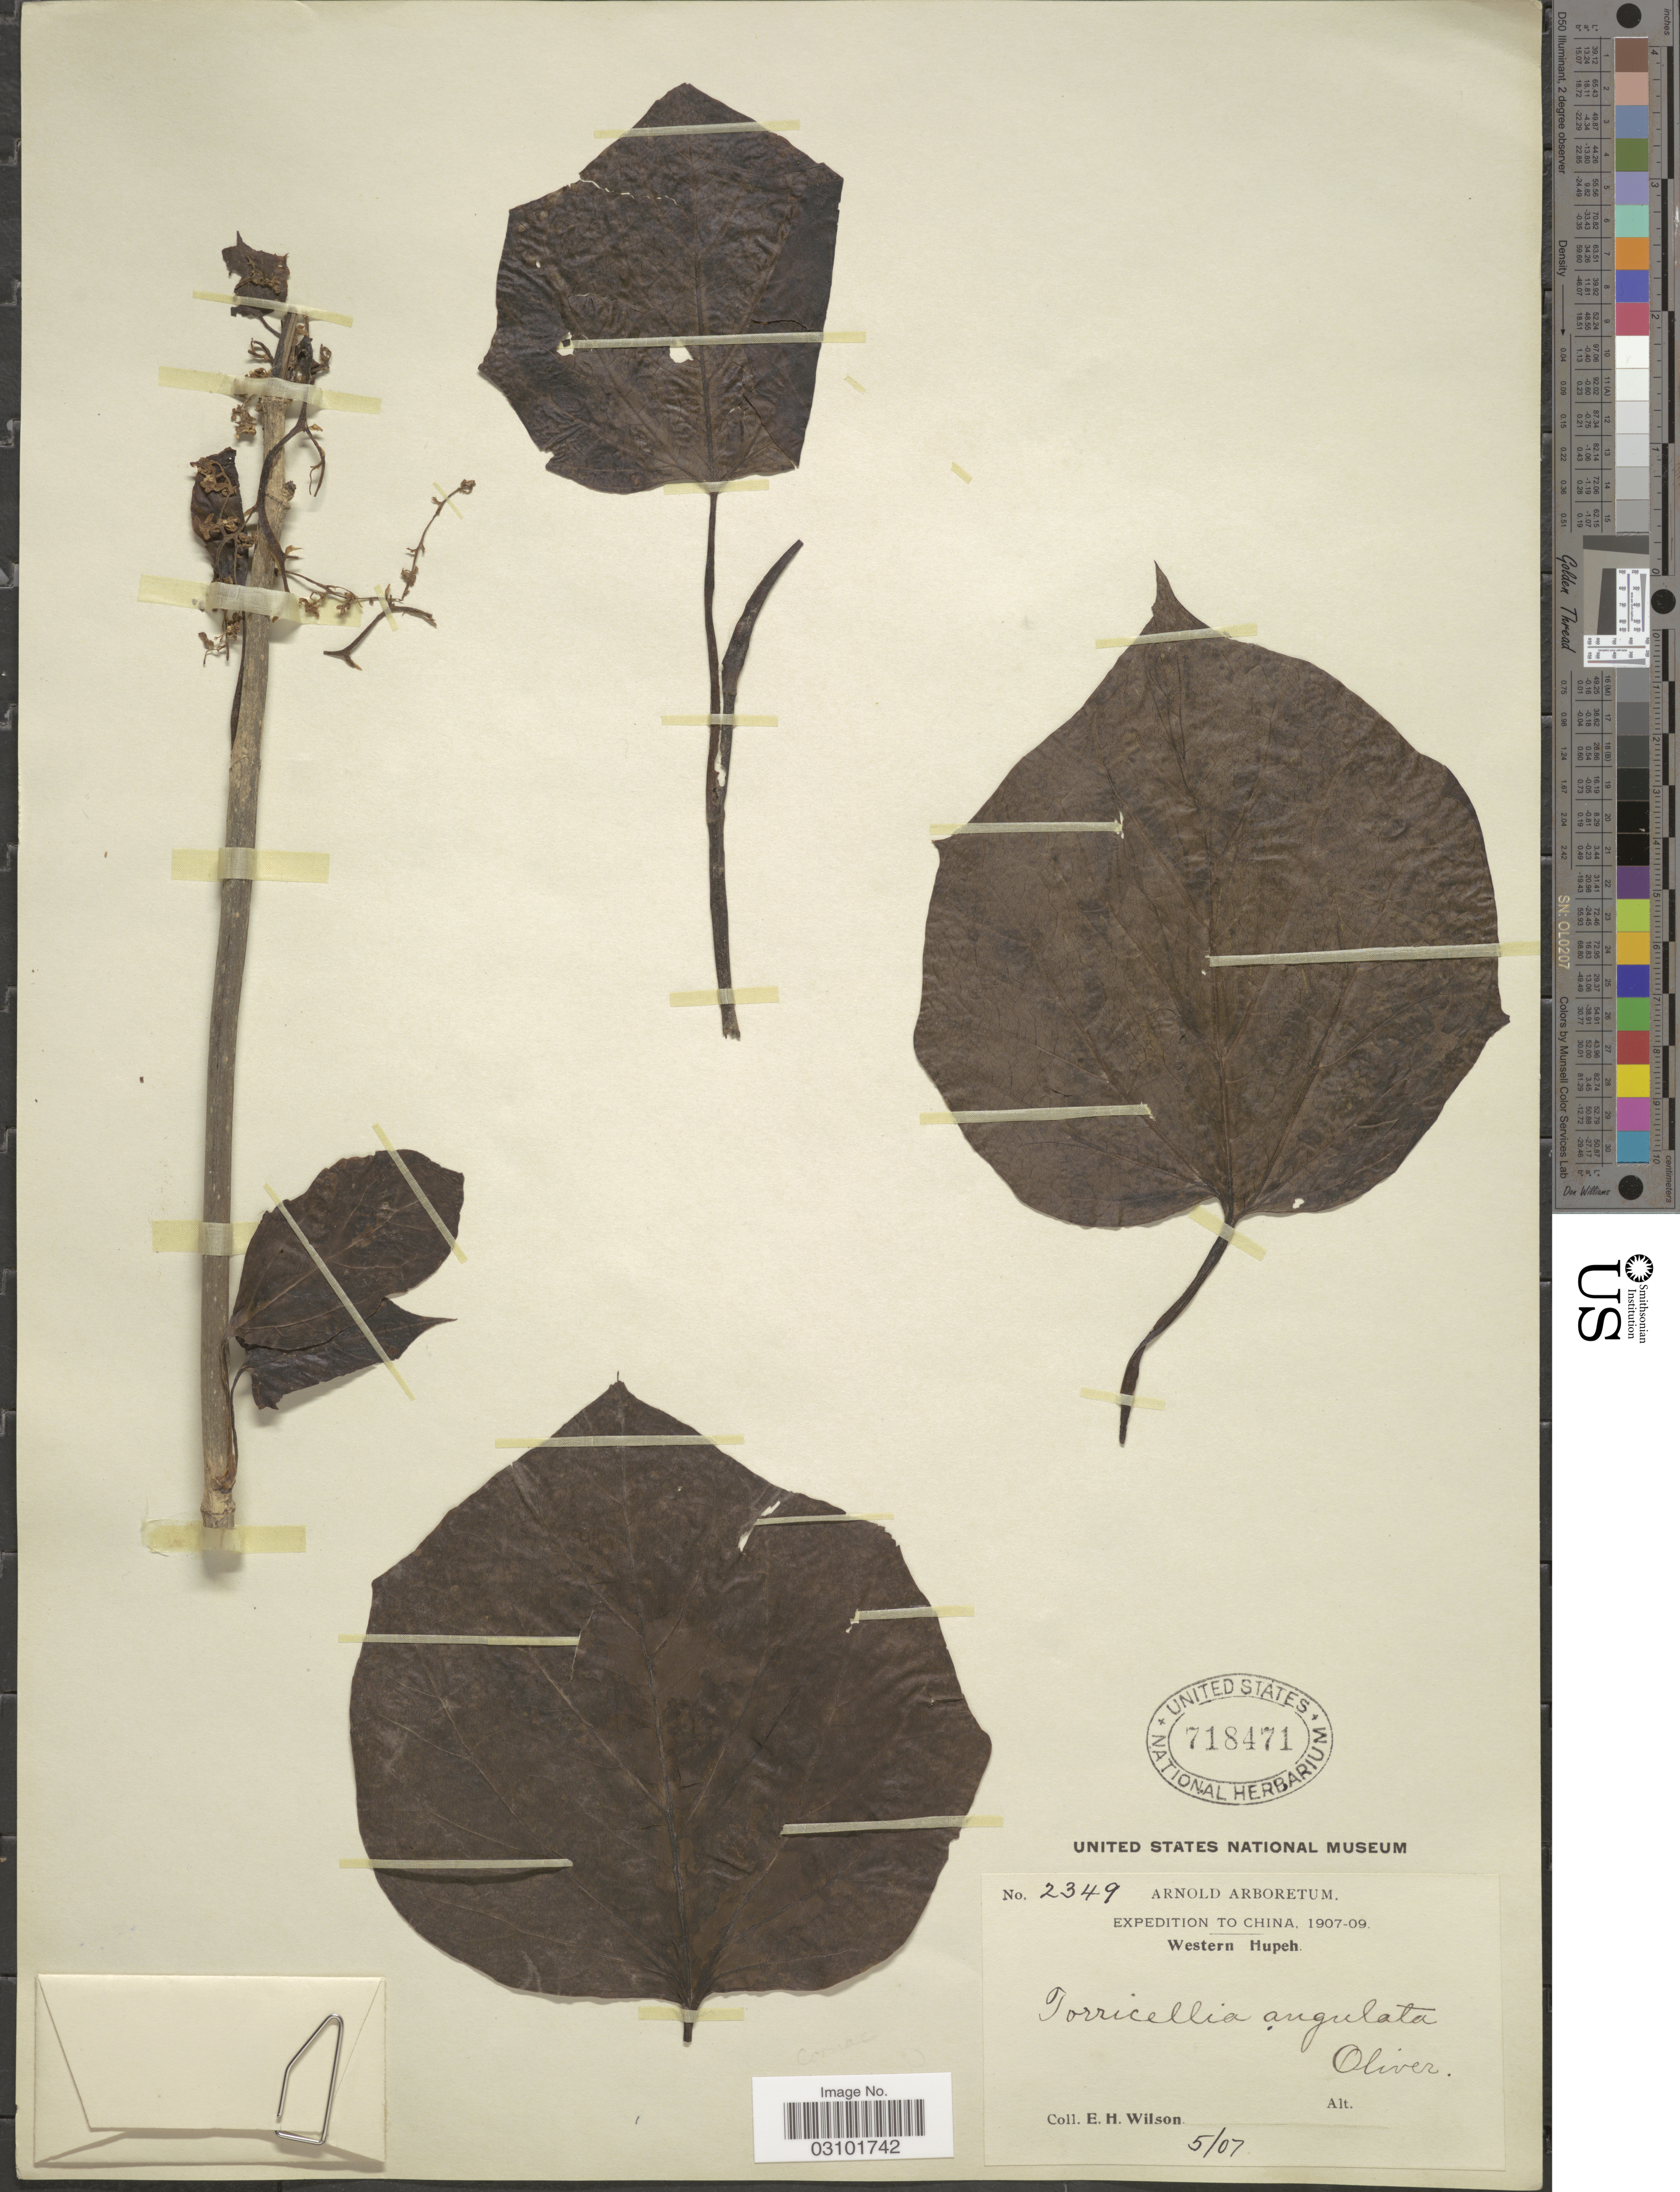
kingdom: Plantae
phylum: Tracheophyta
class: Magnoliopsida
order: Apiales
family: Torricelliaceae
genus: Torricellia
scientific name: Torricellia angulata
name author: Oliv.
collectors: E. Wilson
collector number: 2349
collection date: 1907-05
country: China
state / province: Hubei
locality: Western Hupeh.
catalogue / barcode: US 718471